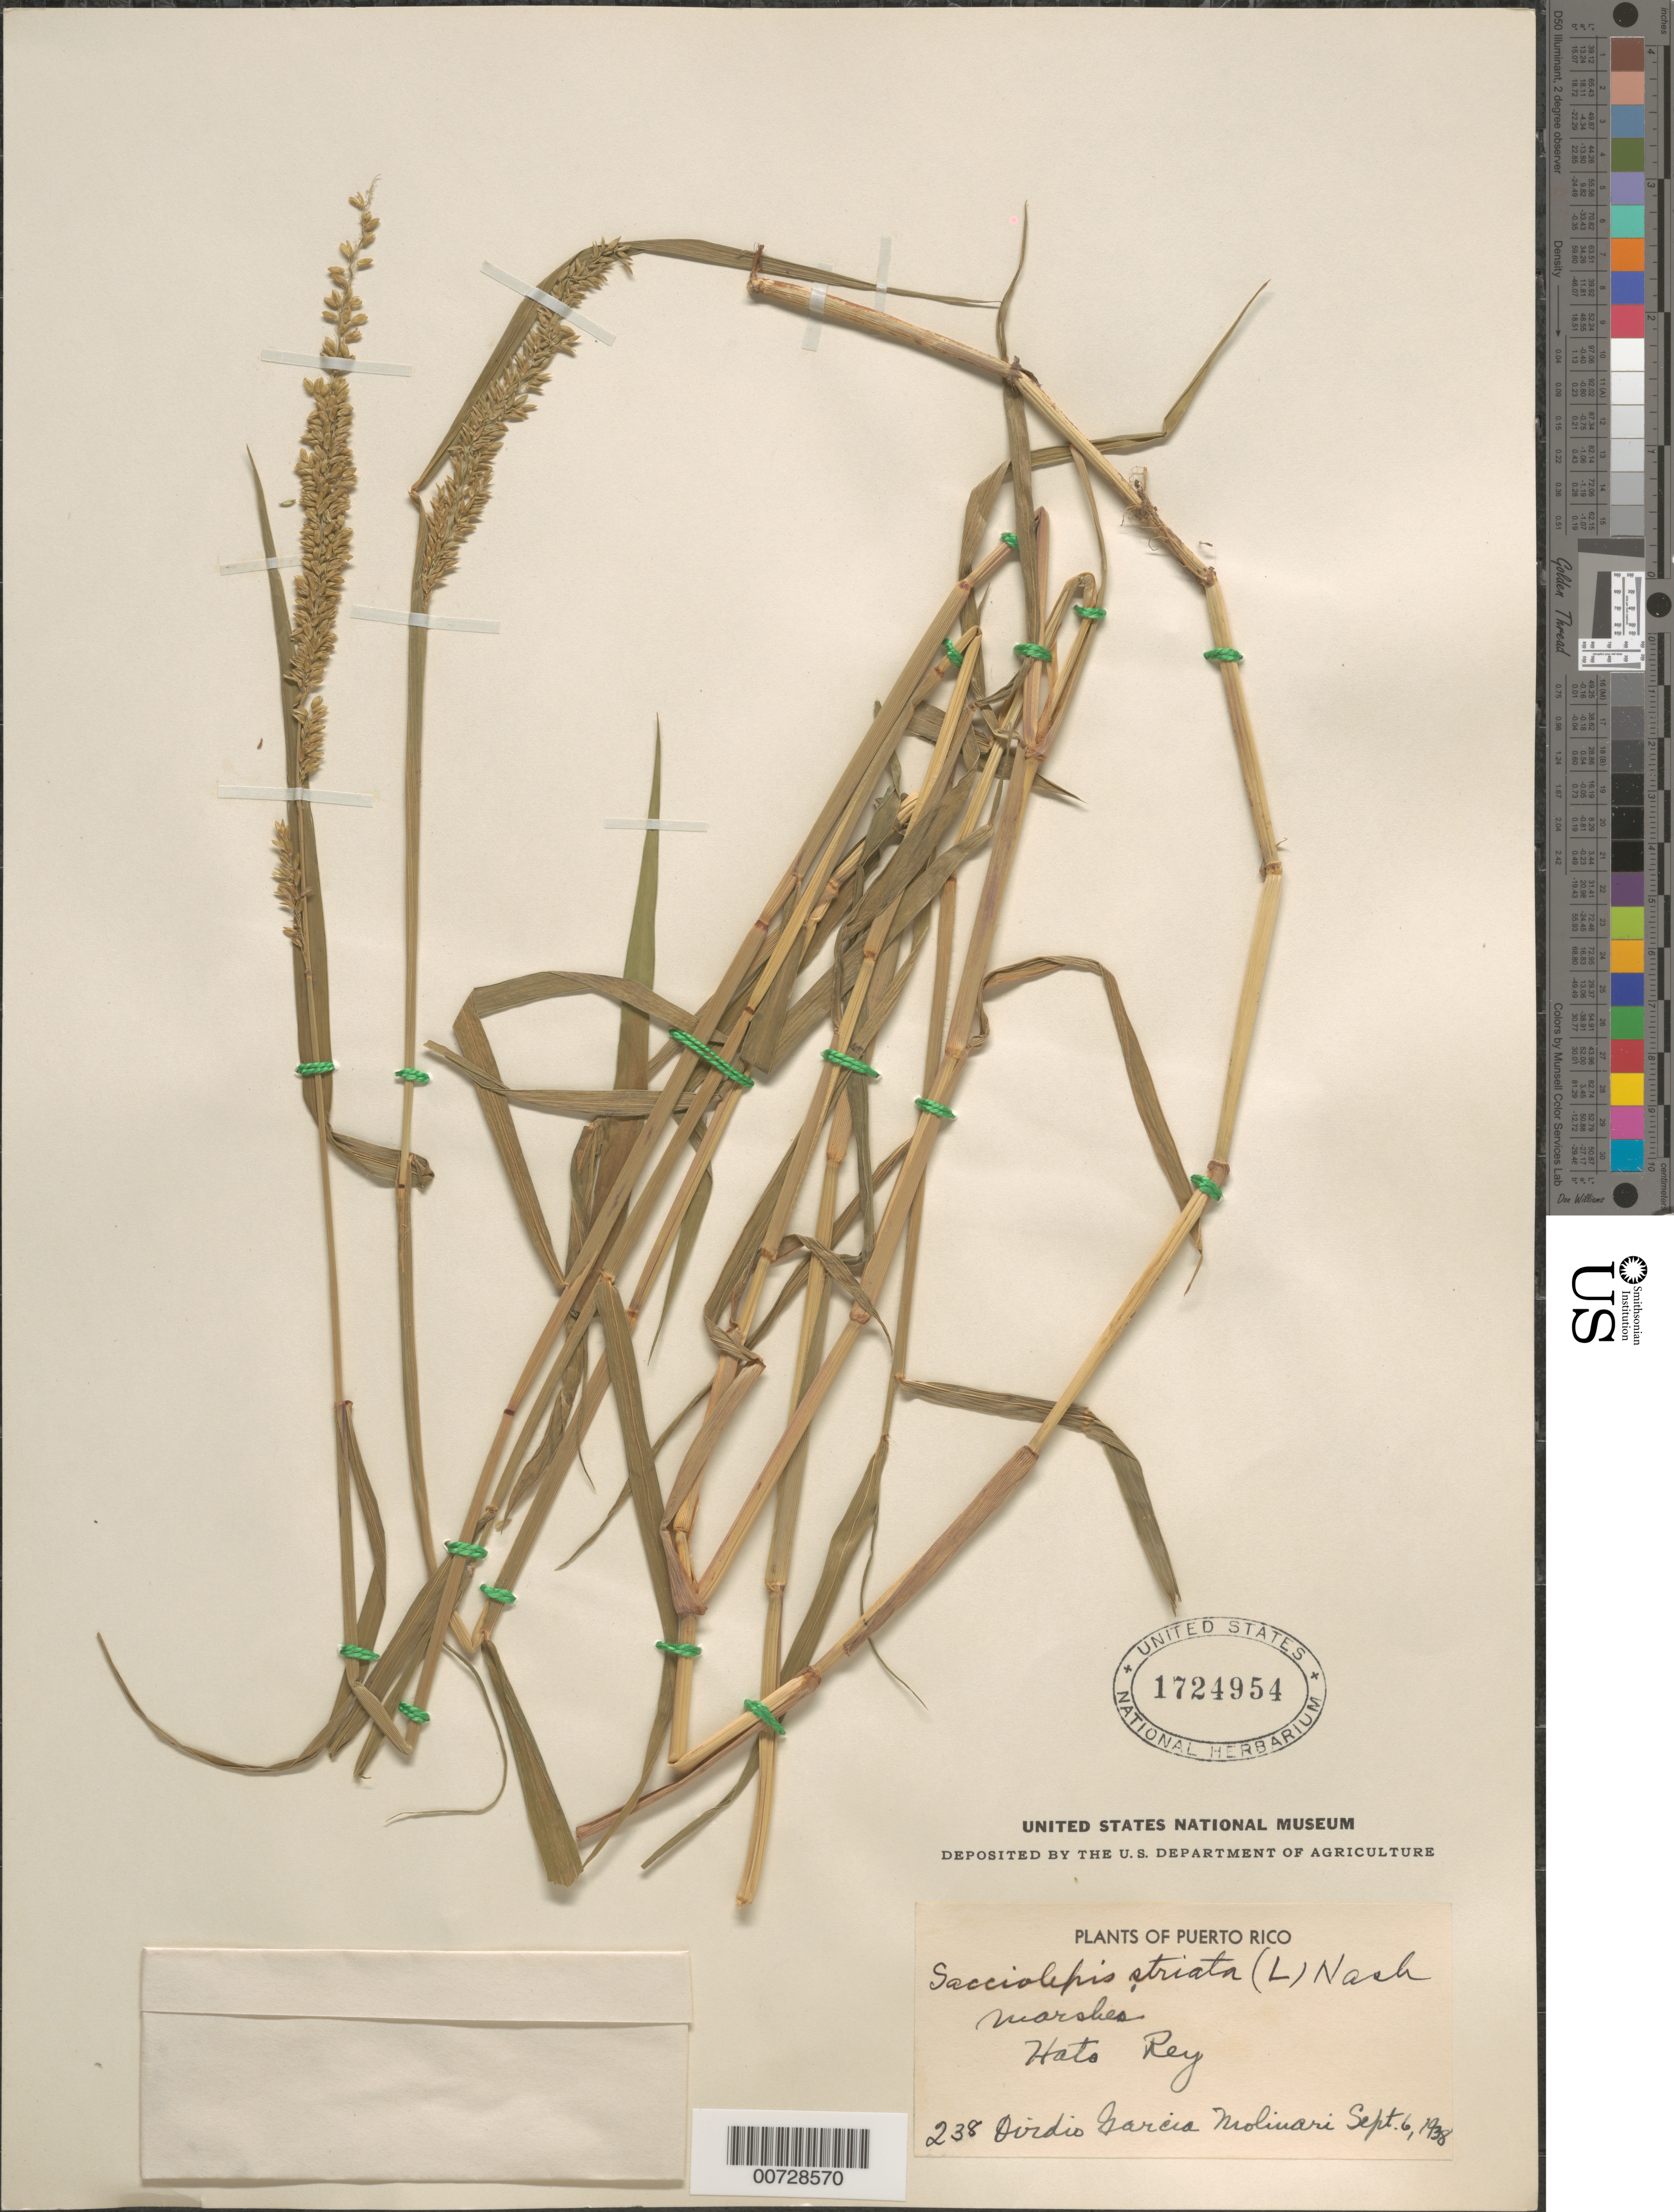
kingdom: Plantae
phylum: Tracheophyta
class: Liliopsida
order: Poales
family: Poaceae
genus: Sacciolepis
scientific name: Sacciolepis striata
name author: (L.) Nash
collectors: O. García-Molinari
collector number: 238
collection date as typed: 06 Sep 1938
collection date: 1938-09-06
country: Puerto Rico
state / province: Río Grande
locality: Hato Rey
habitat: Marshes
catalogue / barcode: US 1724954